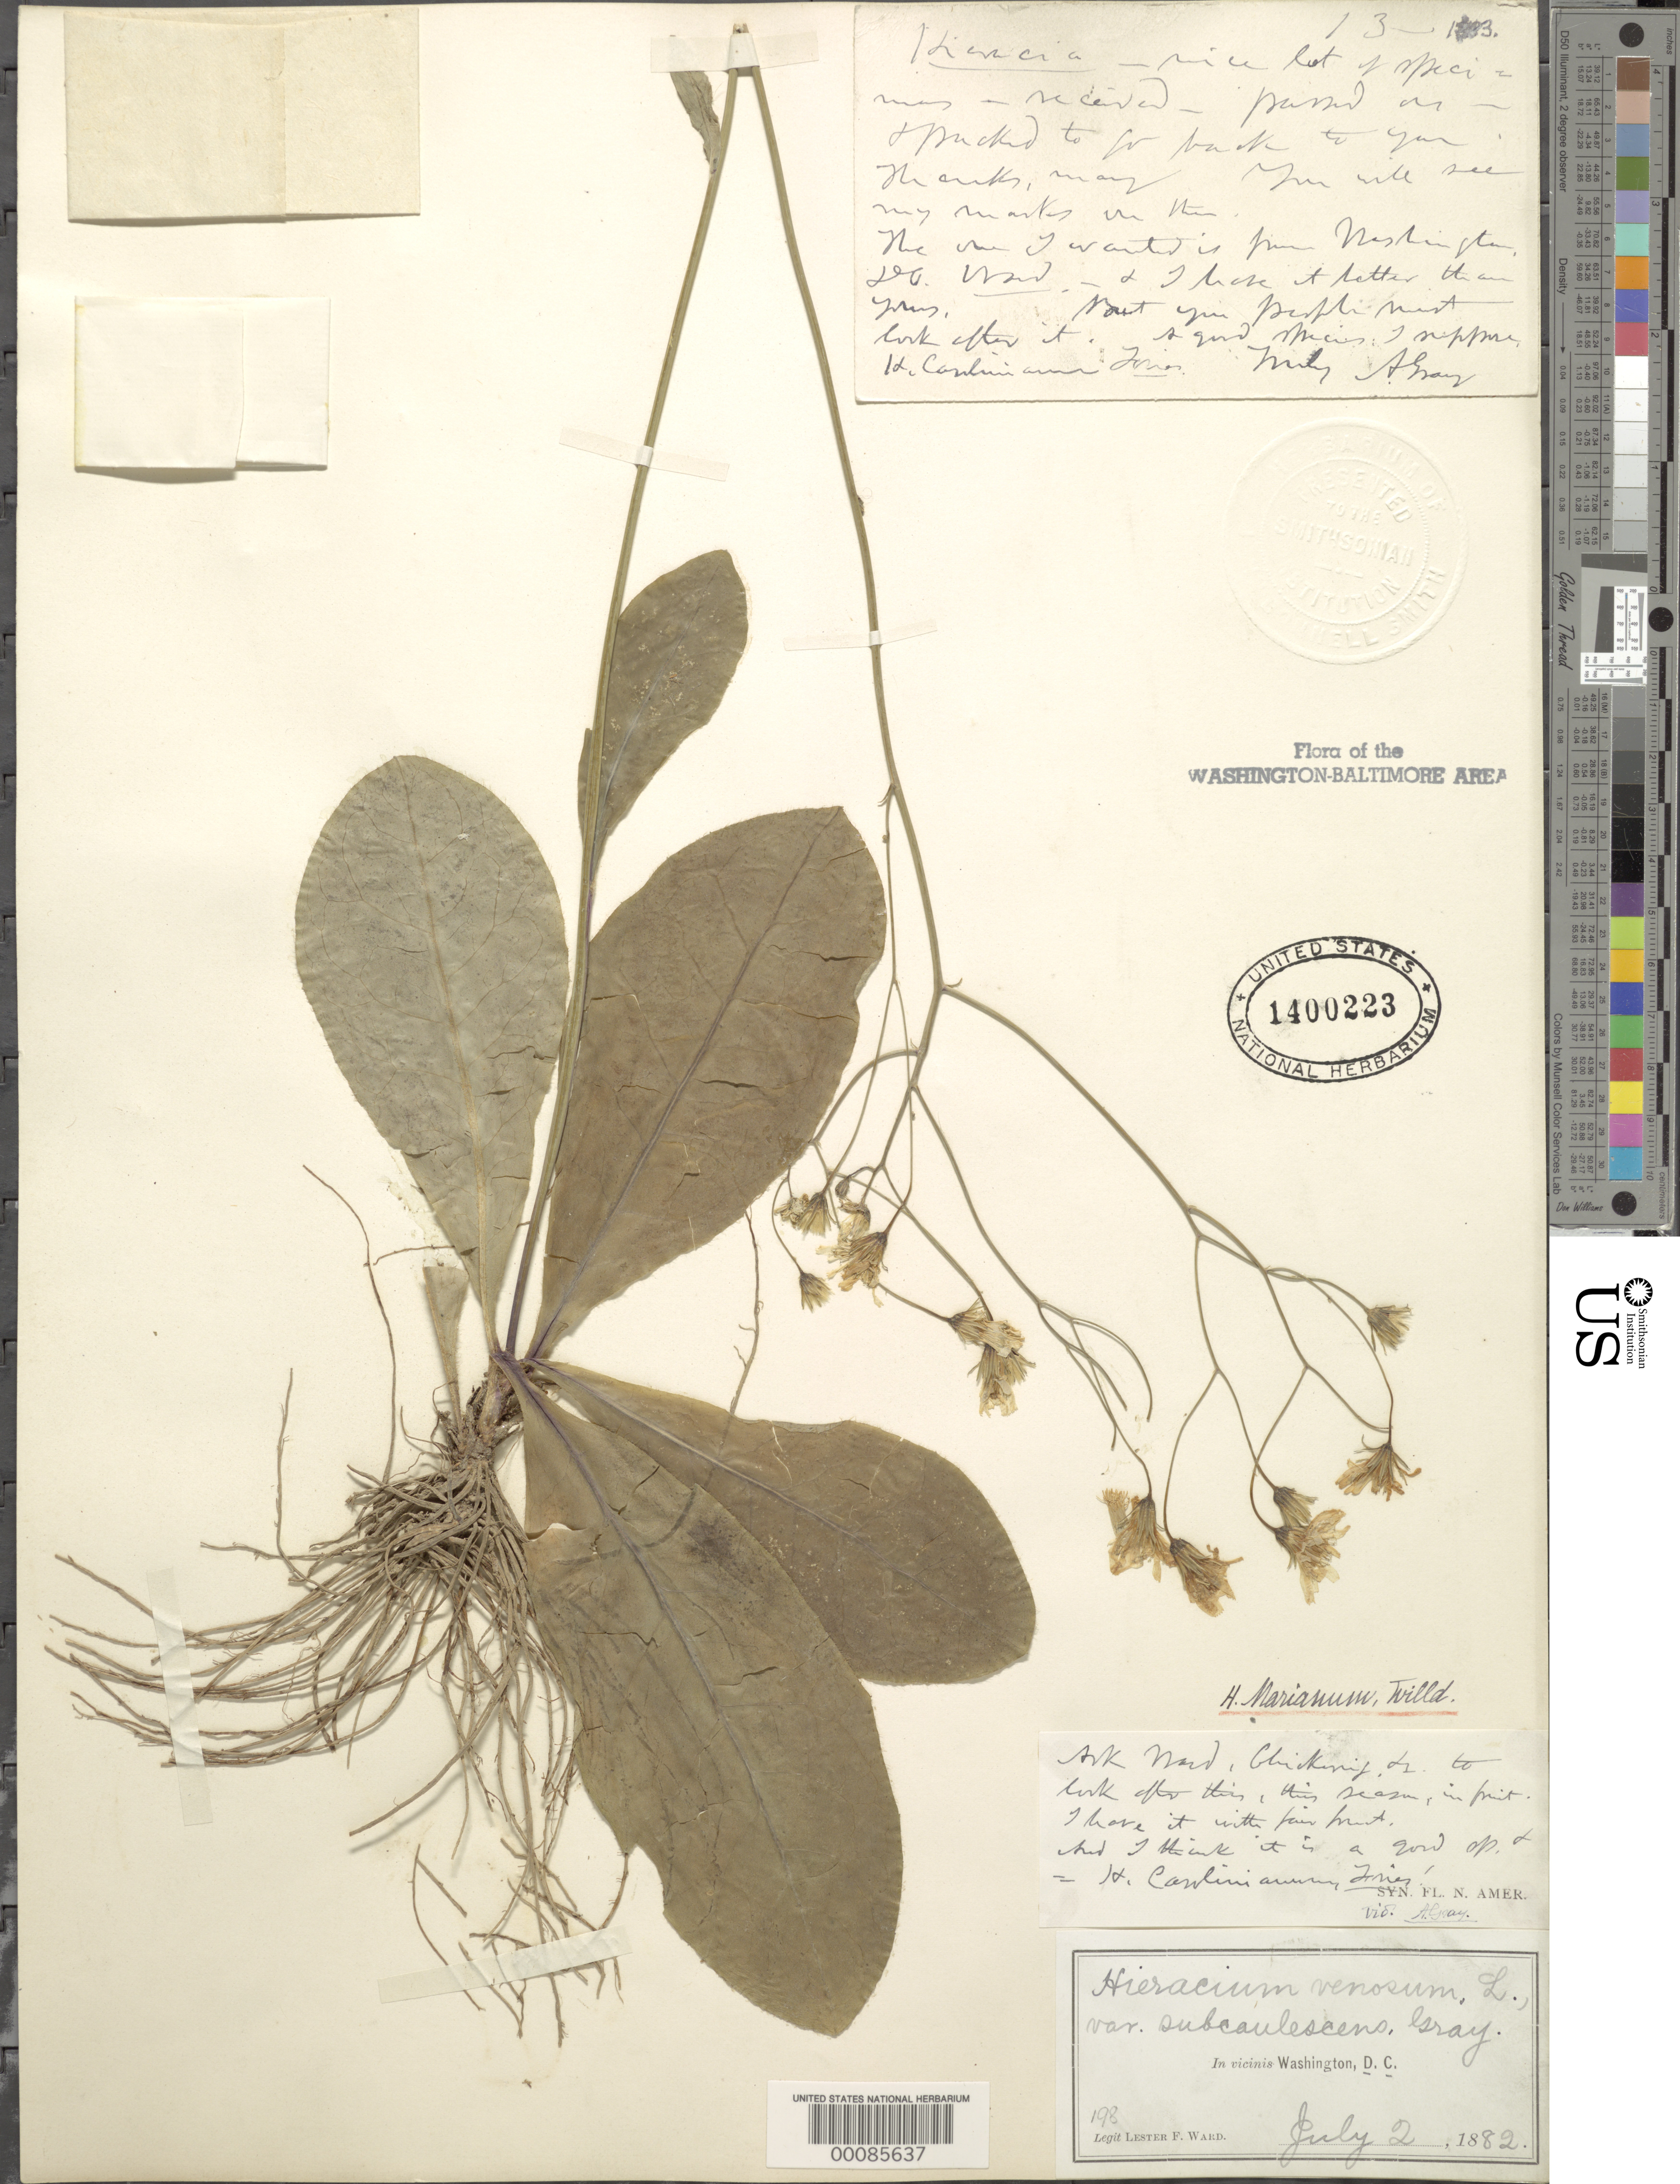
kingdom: Plantae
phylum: Tracheophyta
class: Magnoliopsida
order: Asterales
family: Asteraceae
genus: Hieracium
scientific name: Hieracium marianum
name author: Willd.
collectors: L. F. Ward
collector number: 198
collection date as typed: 02 Jul 1882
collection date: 1882-07-02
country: United States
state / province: District of Columbia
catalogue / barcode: US 1400223